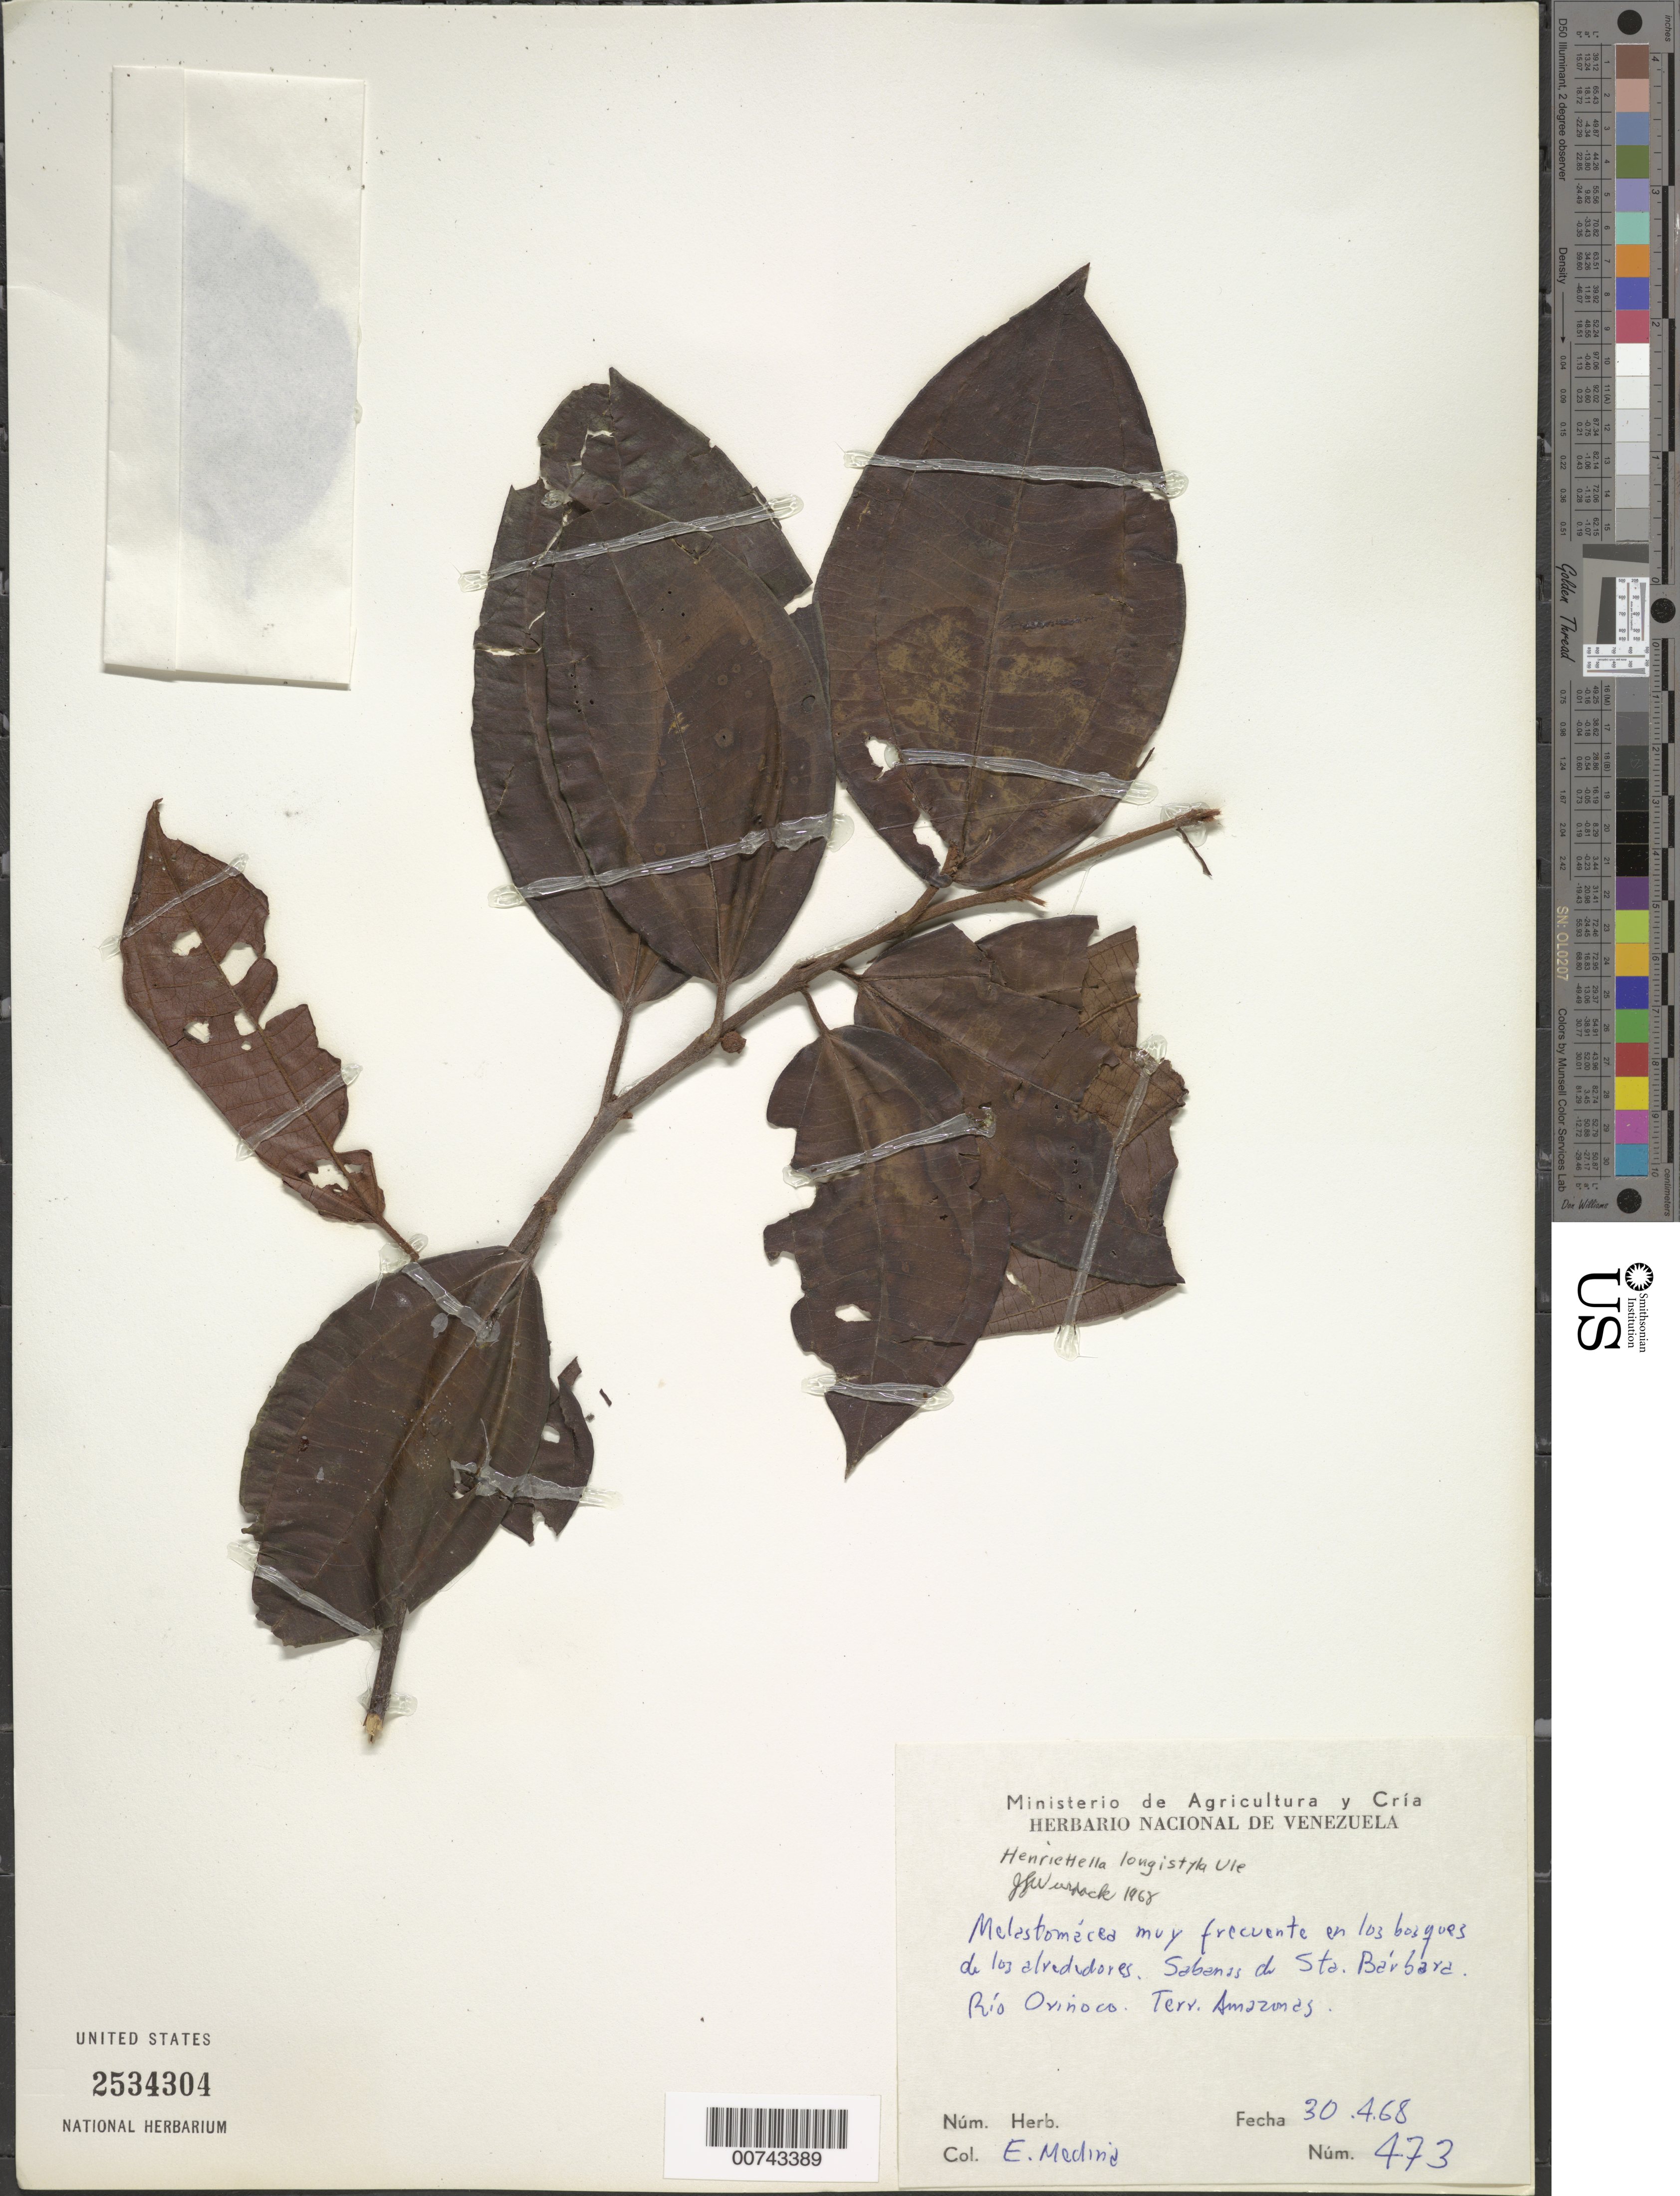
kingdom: Plantae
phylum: Tracheophyta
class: Magnoliopsida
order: Myrtales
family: Melastomataceae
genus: Henriettea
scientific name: Henriettea ovata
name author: (Cogn.) Penneys et al.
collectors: E. Medina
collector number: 473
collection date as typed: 30-Apr-68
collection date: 1968-04-30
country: Venezuela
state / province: Amazonas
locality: Río Orinoco, Sta. Barbara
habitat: Bosques de los alrededores; sabanas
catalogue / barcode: US 2534304